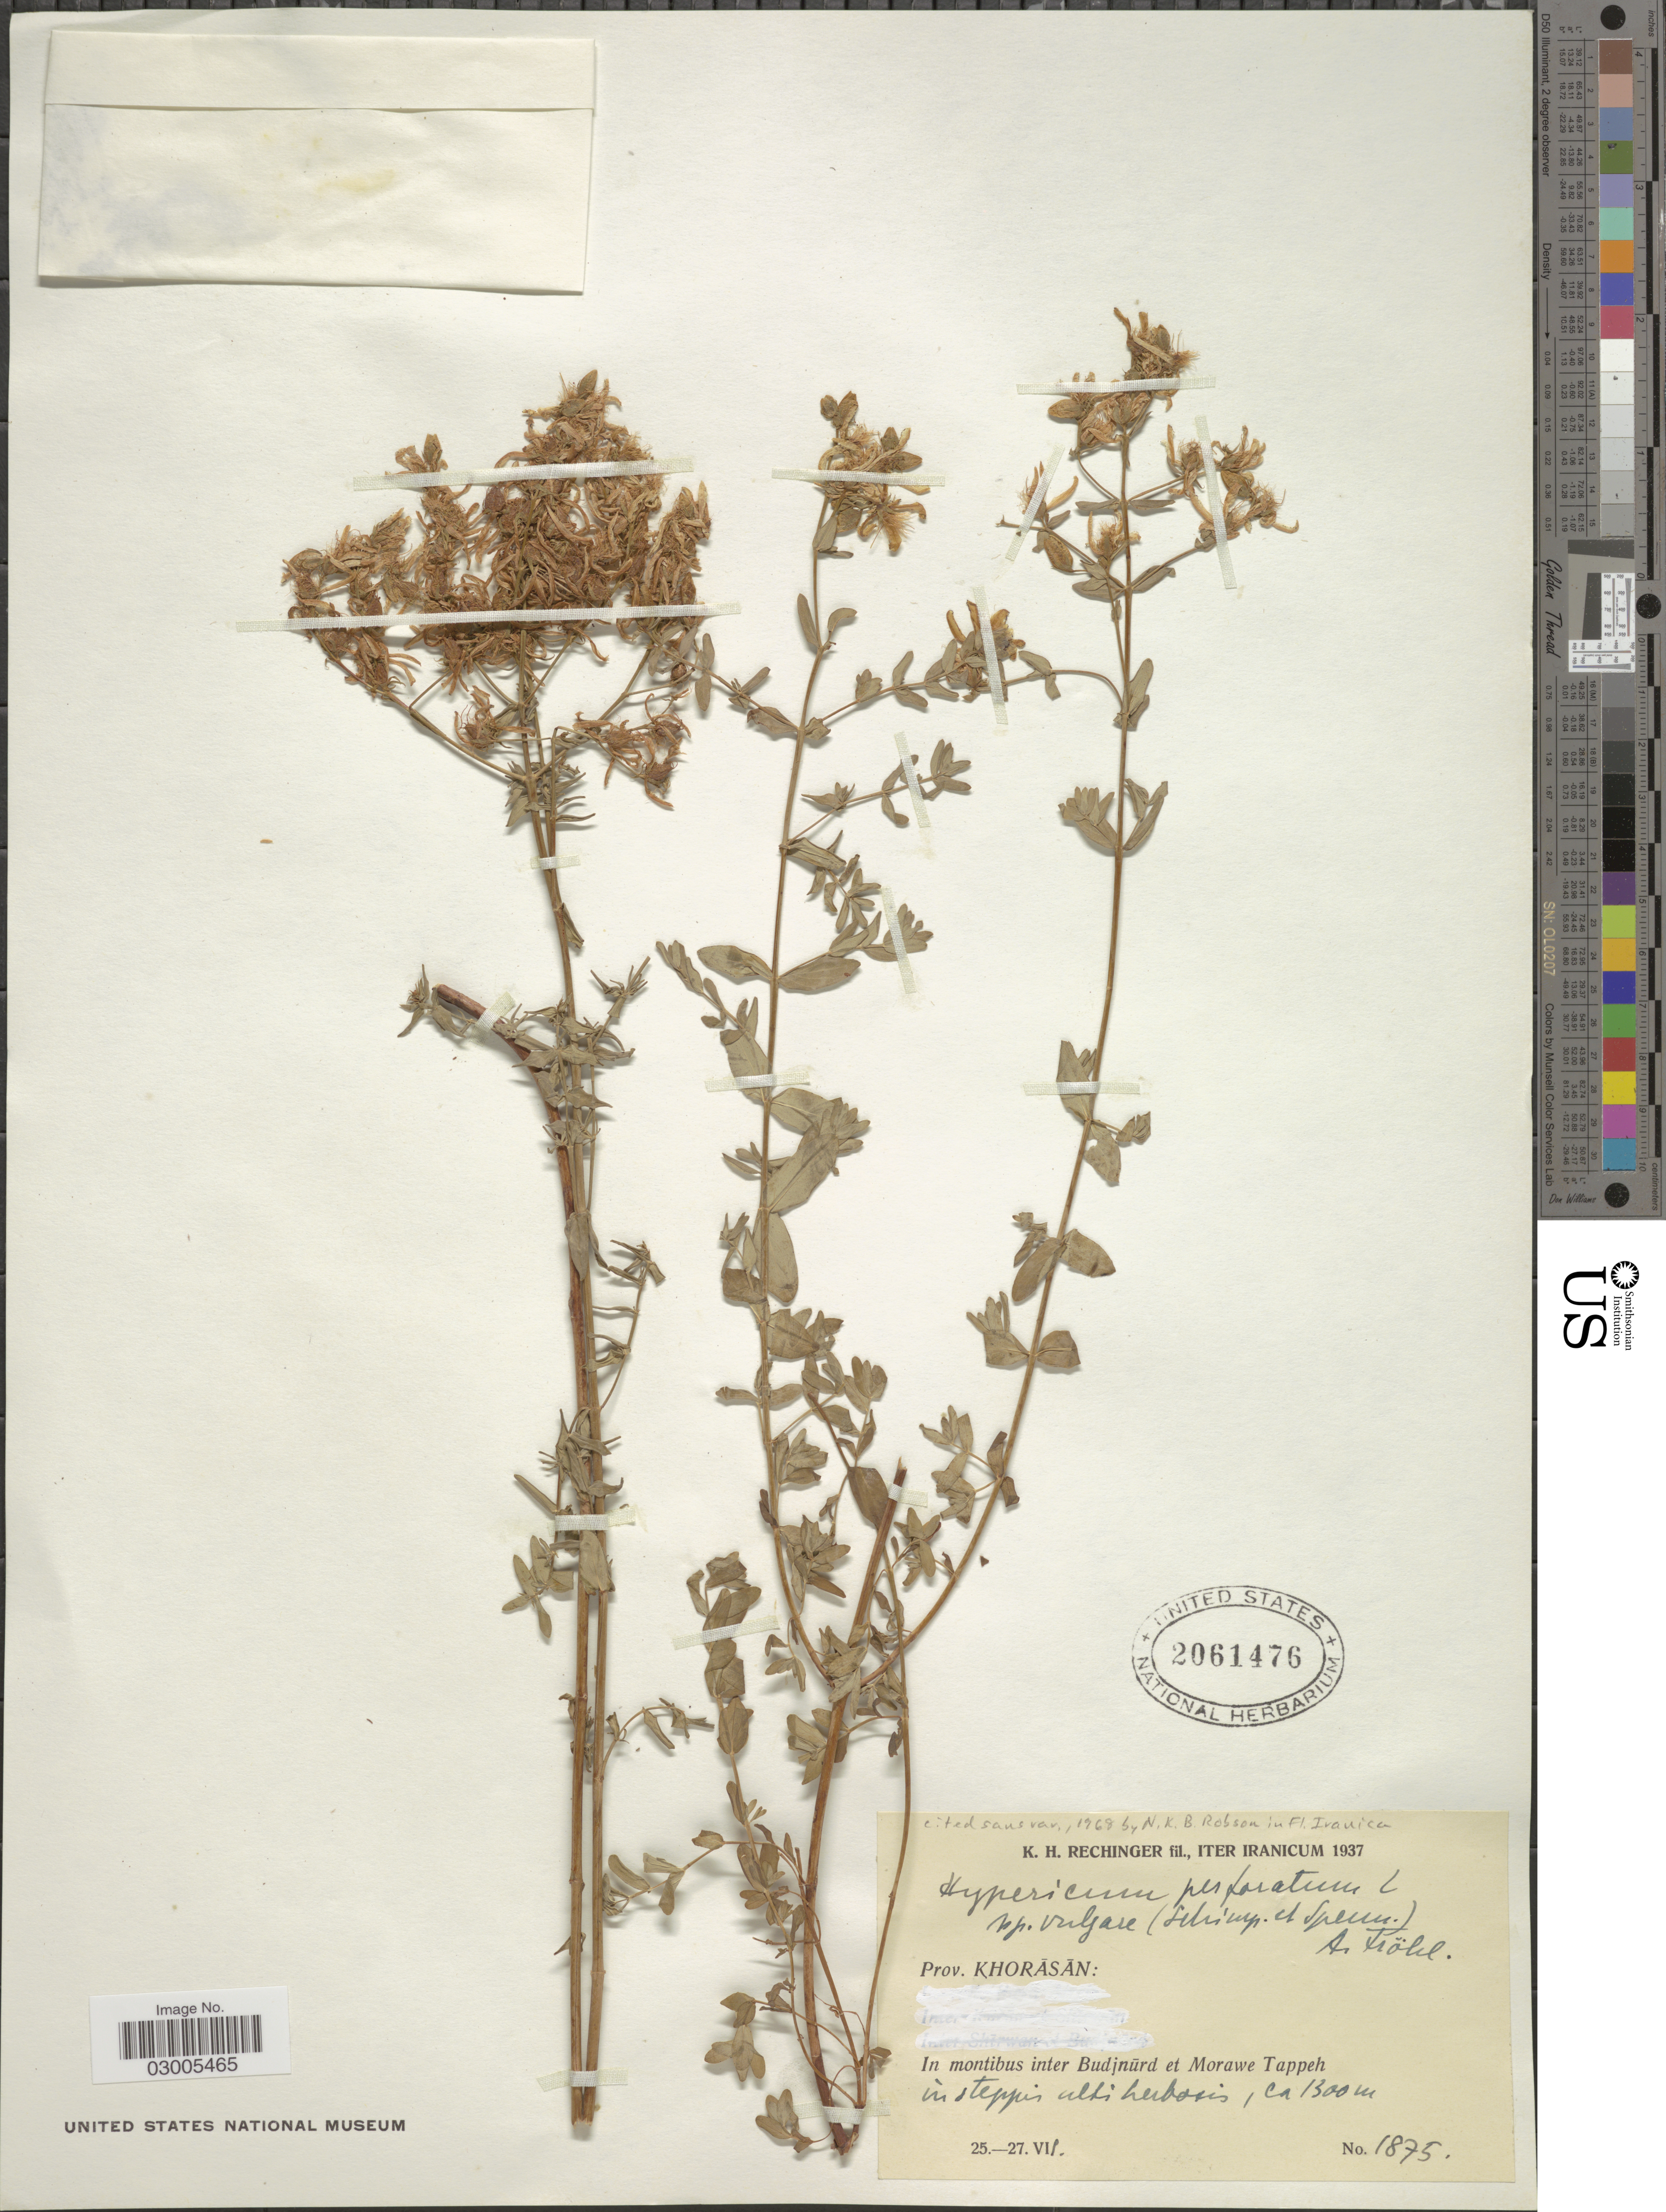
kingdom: Plantae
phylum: Tracheophyta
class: Magnoliopsida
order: Malpighiales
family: Hypericaceae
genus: Hypericum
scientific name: Hypericum perforatum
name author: L.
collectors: K. H. Rechinger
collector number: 1875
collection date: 1937-07-25/1937-07-27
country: Iran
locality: In montibus inter Budjnurd et Morawe Tappeh.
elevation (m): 1300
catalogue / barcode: US 2061476